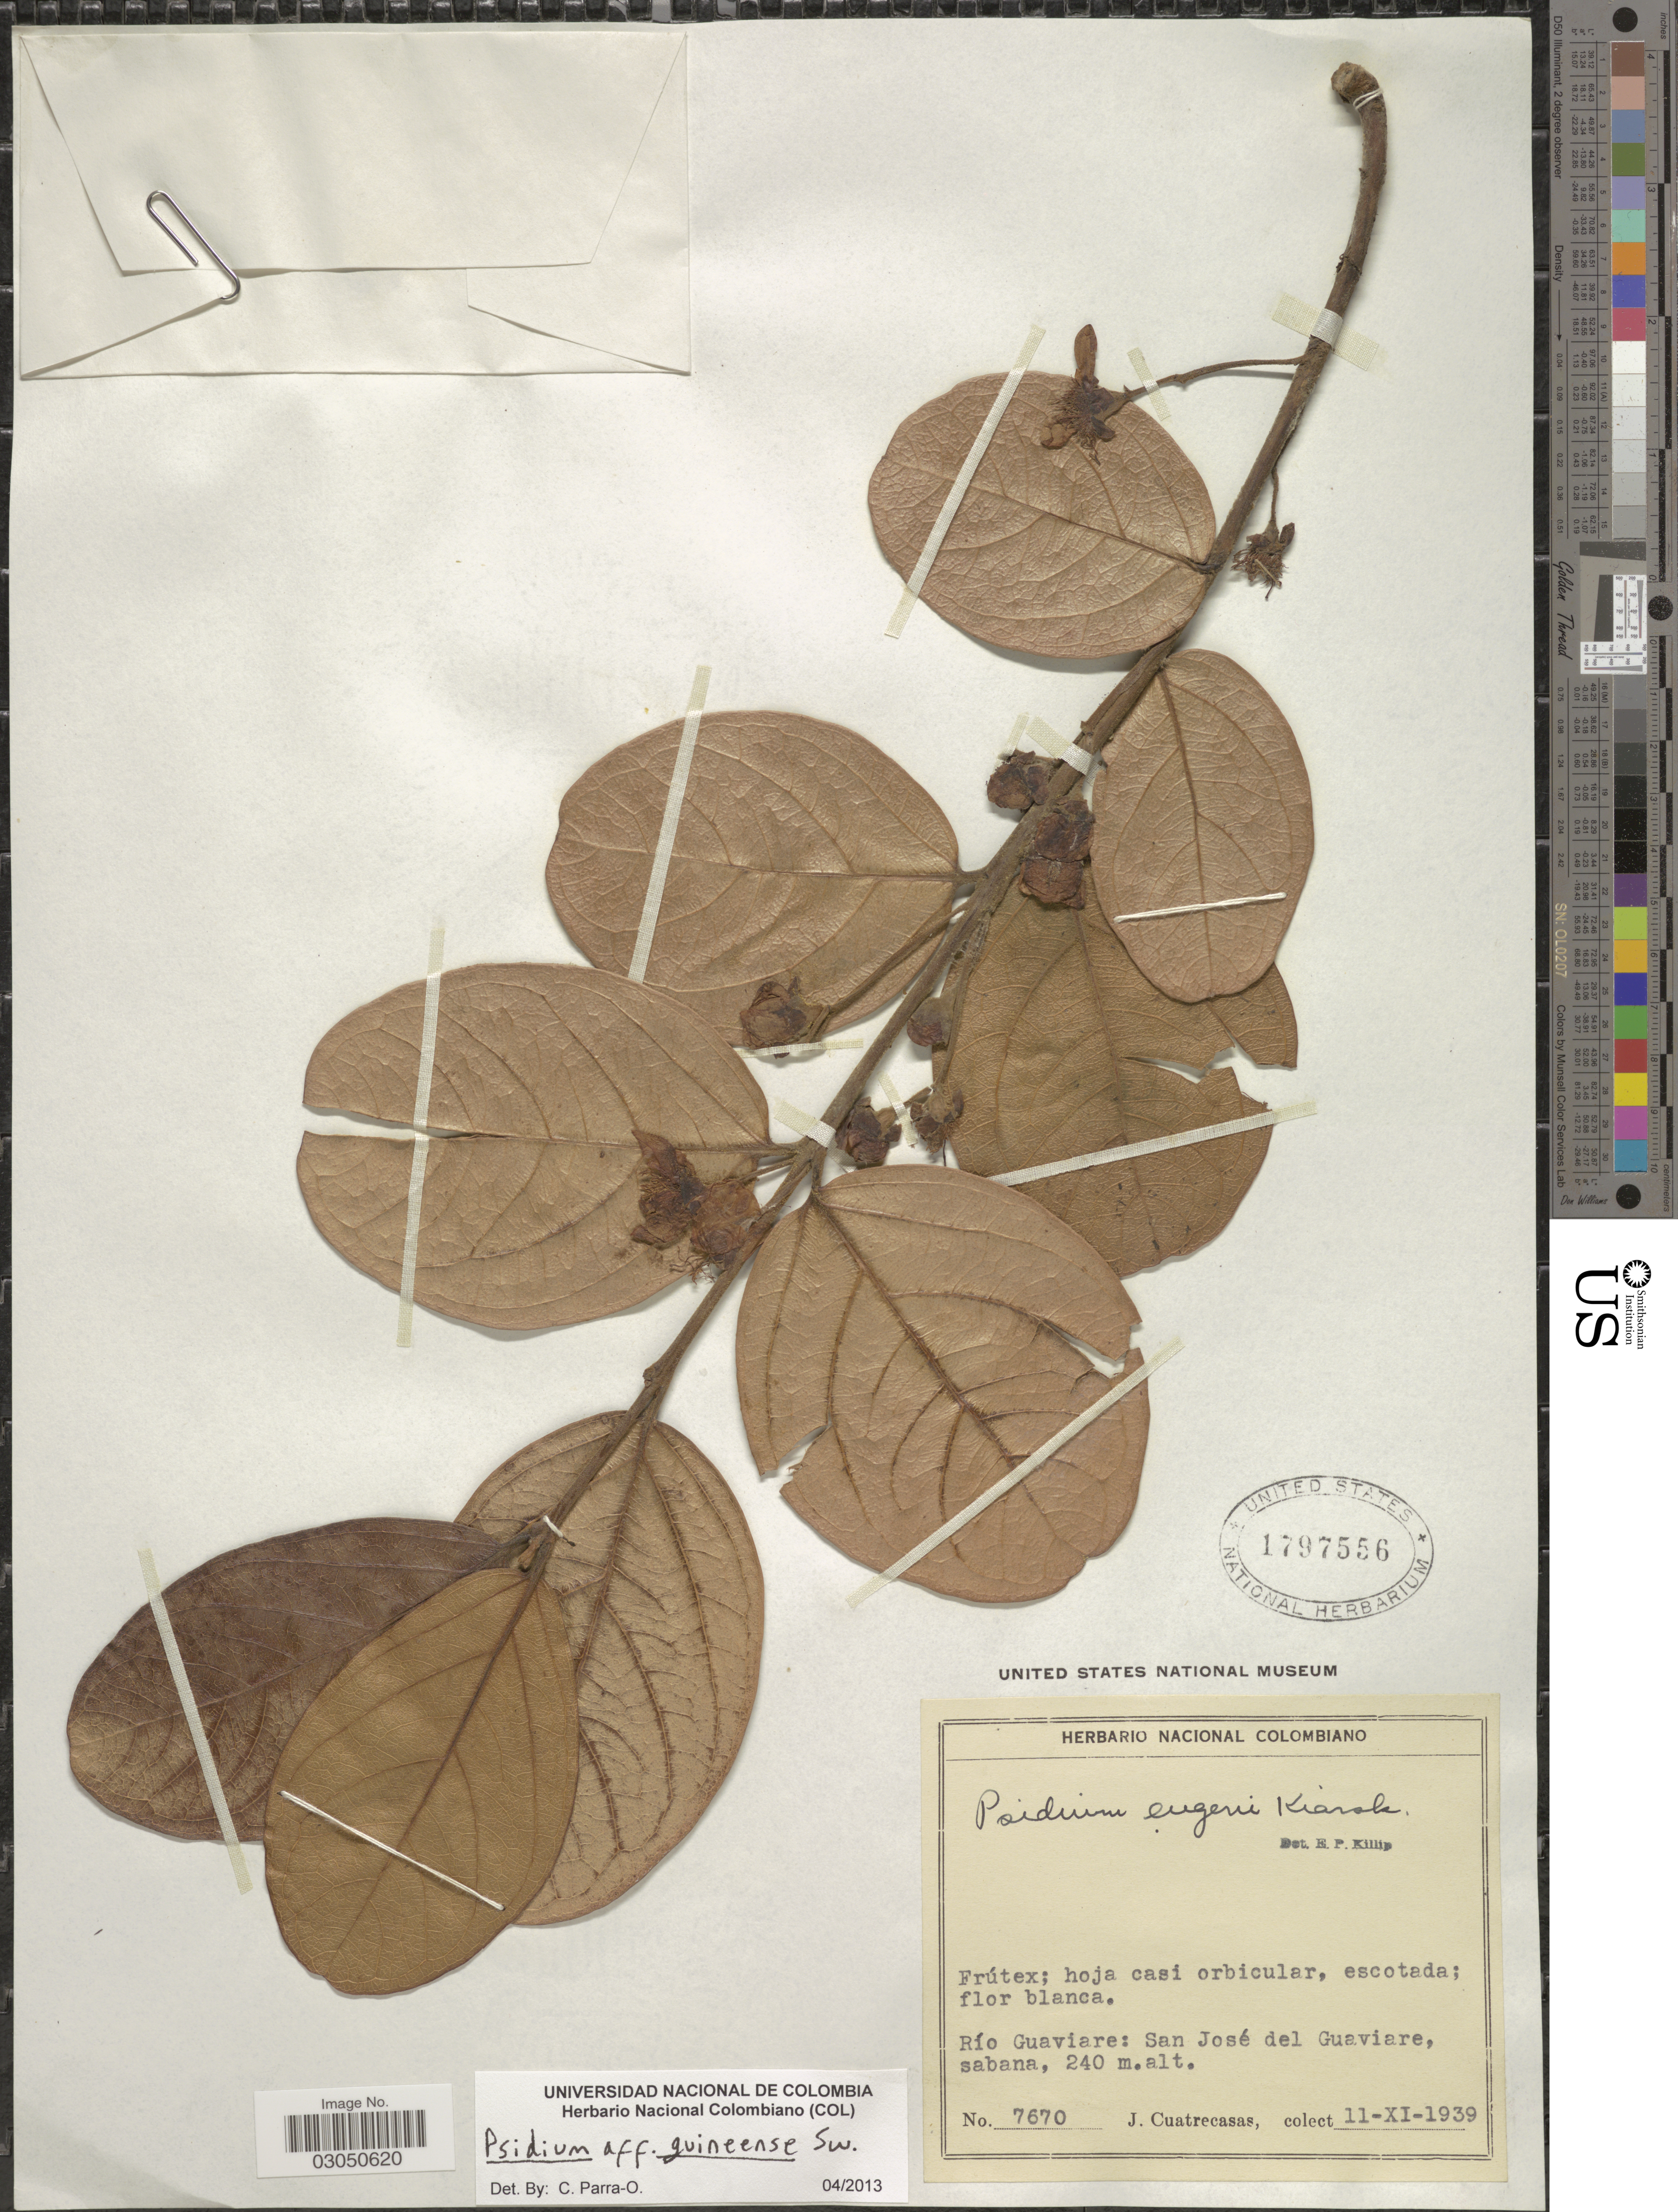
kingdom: Plantae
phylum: Tracheophyta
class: Magnoliopsida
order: Myrtales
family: Myrtaceae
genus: Psidium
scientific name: Psidium guineense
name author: Sw.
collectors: J. Cuatrecasas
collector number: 7670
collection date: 1939-11-11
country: Colombia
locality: Río Guaviare: San José del Guaviare.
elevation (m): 240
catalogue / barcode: US 1797556